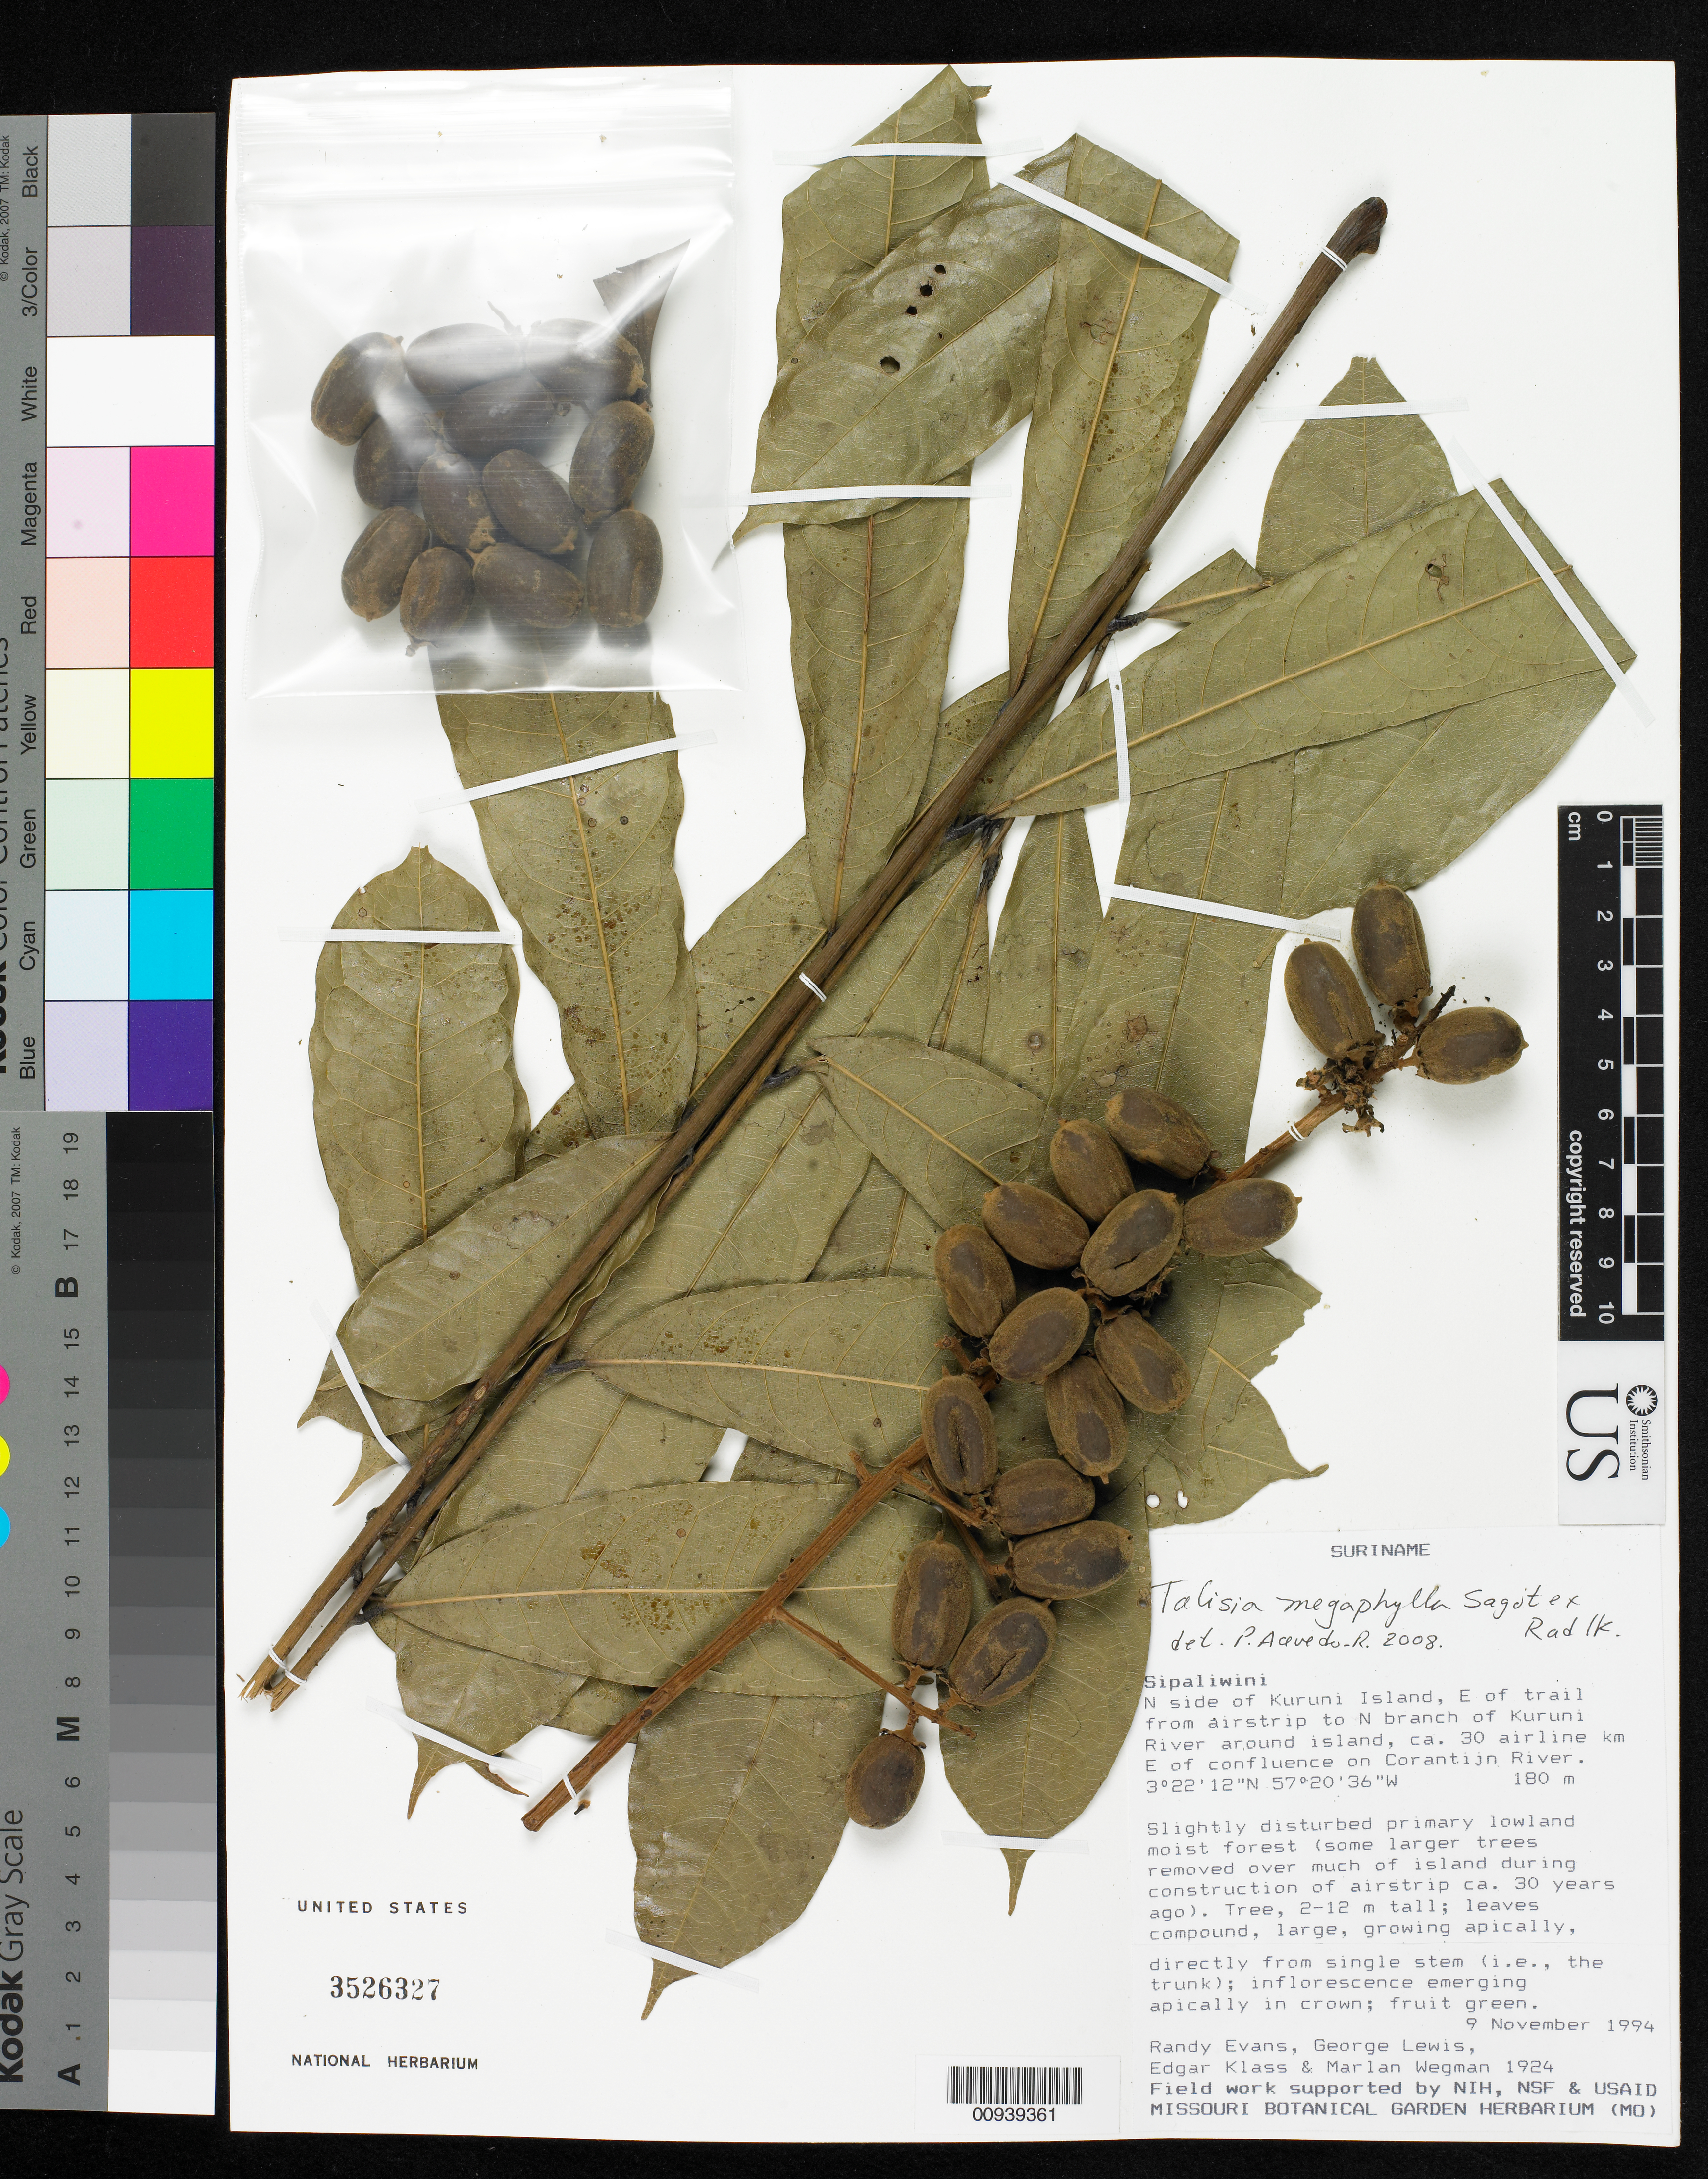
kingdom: Plantae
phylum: Tracheophyta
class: Magnoliopsida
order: Sapindales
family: Sapindaceae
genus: Talisia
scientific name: Talisia megaphylla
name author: Sagot ex Radlk.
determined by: Acevedo-Rodríguez, P., (BOT), Smithsonian Institution - National Museum of Natural History (UNITED STATES)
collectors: R. Evans, G. Lewis, E. Klass & M. Wegman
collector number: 1924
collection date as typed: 9-Nov-94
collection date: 1994-11-09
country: Suriname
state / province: Sipaliwini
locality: Kuruni Island, N side, W of trail from airstrip to N branch of Kuruni R., ca 30 airline km E of confluence on Corantijn R.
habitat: Slightly disturbed primary lowland moist forest (some larger trees removed over much of island during construction of airstrip ca. 30 yrs ago)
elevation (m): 180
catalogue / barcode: US 3526327